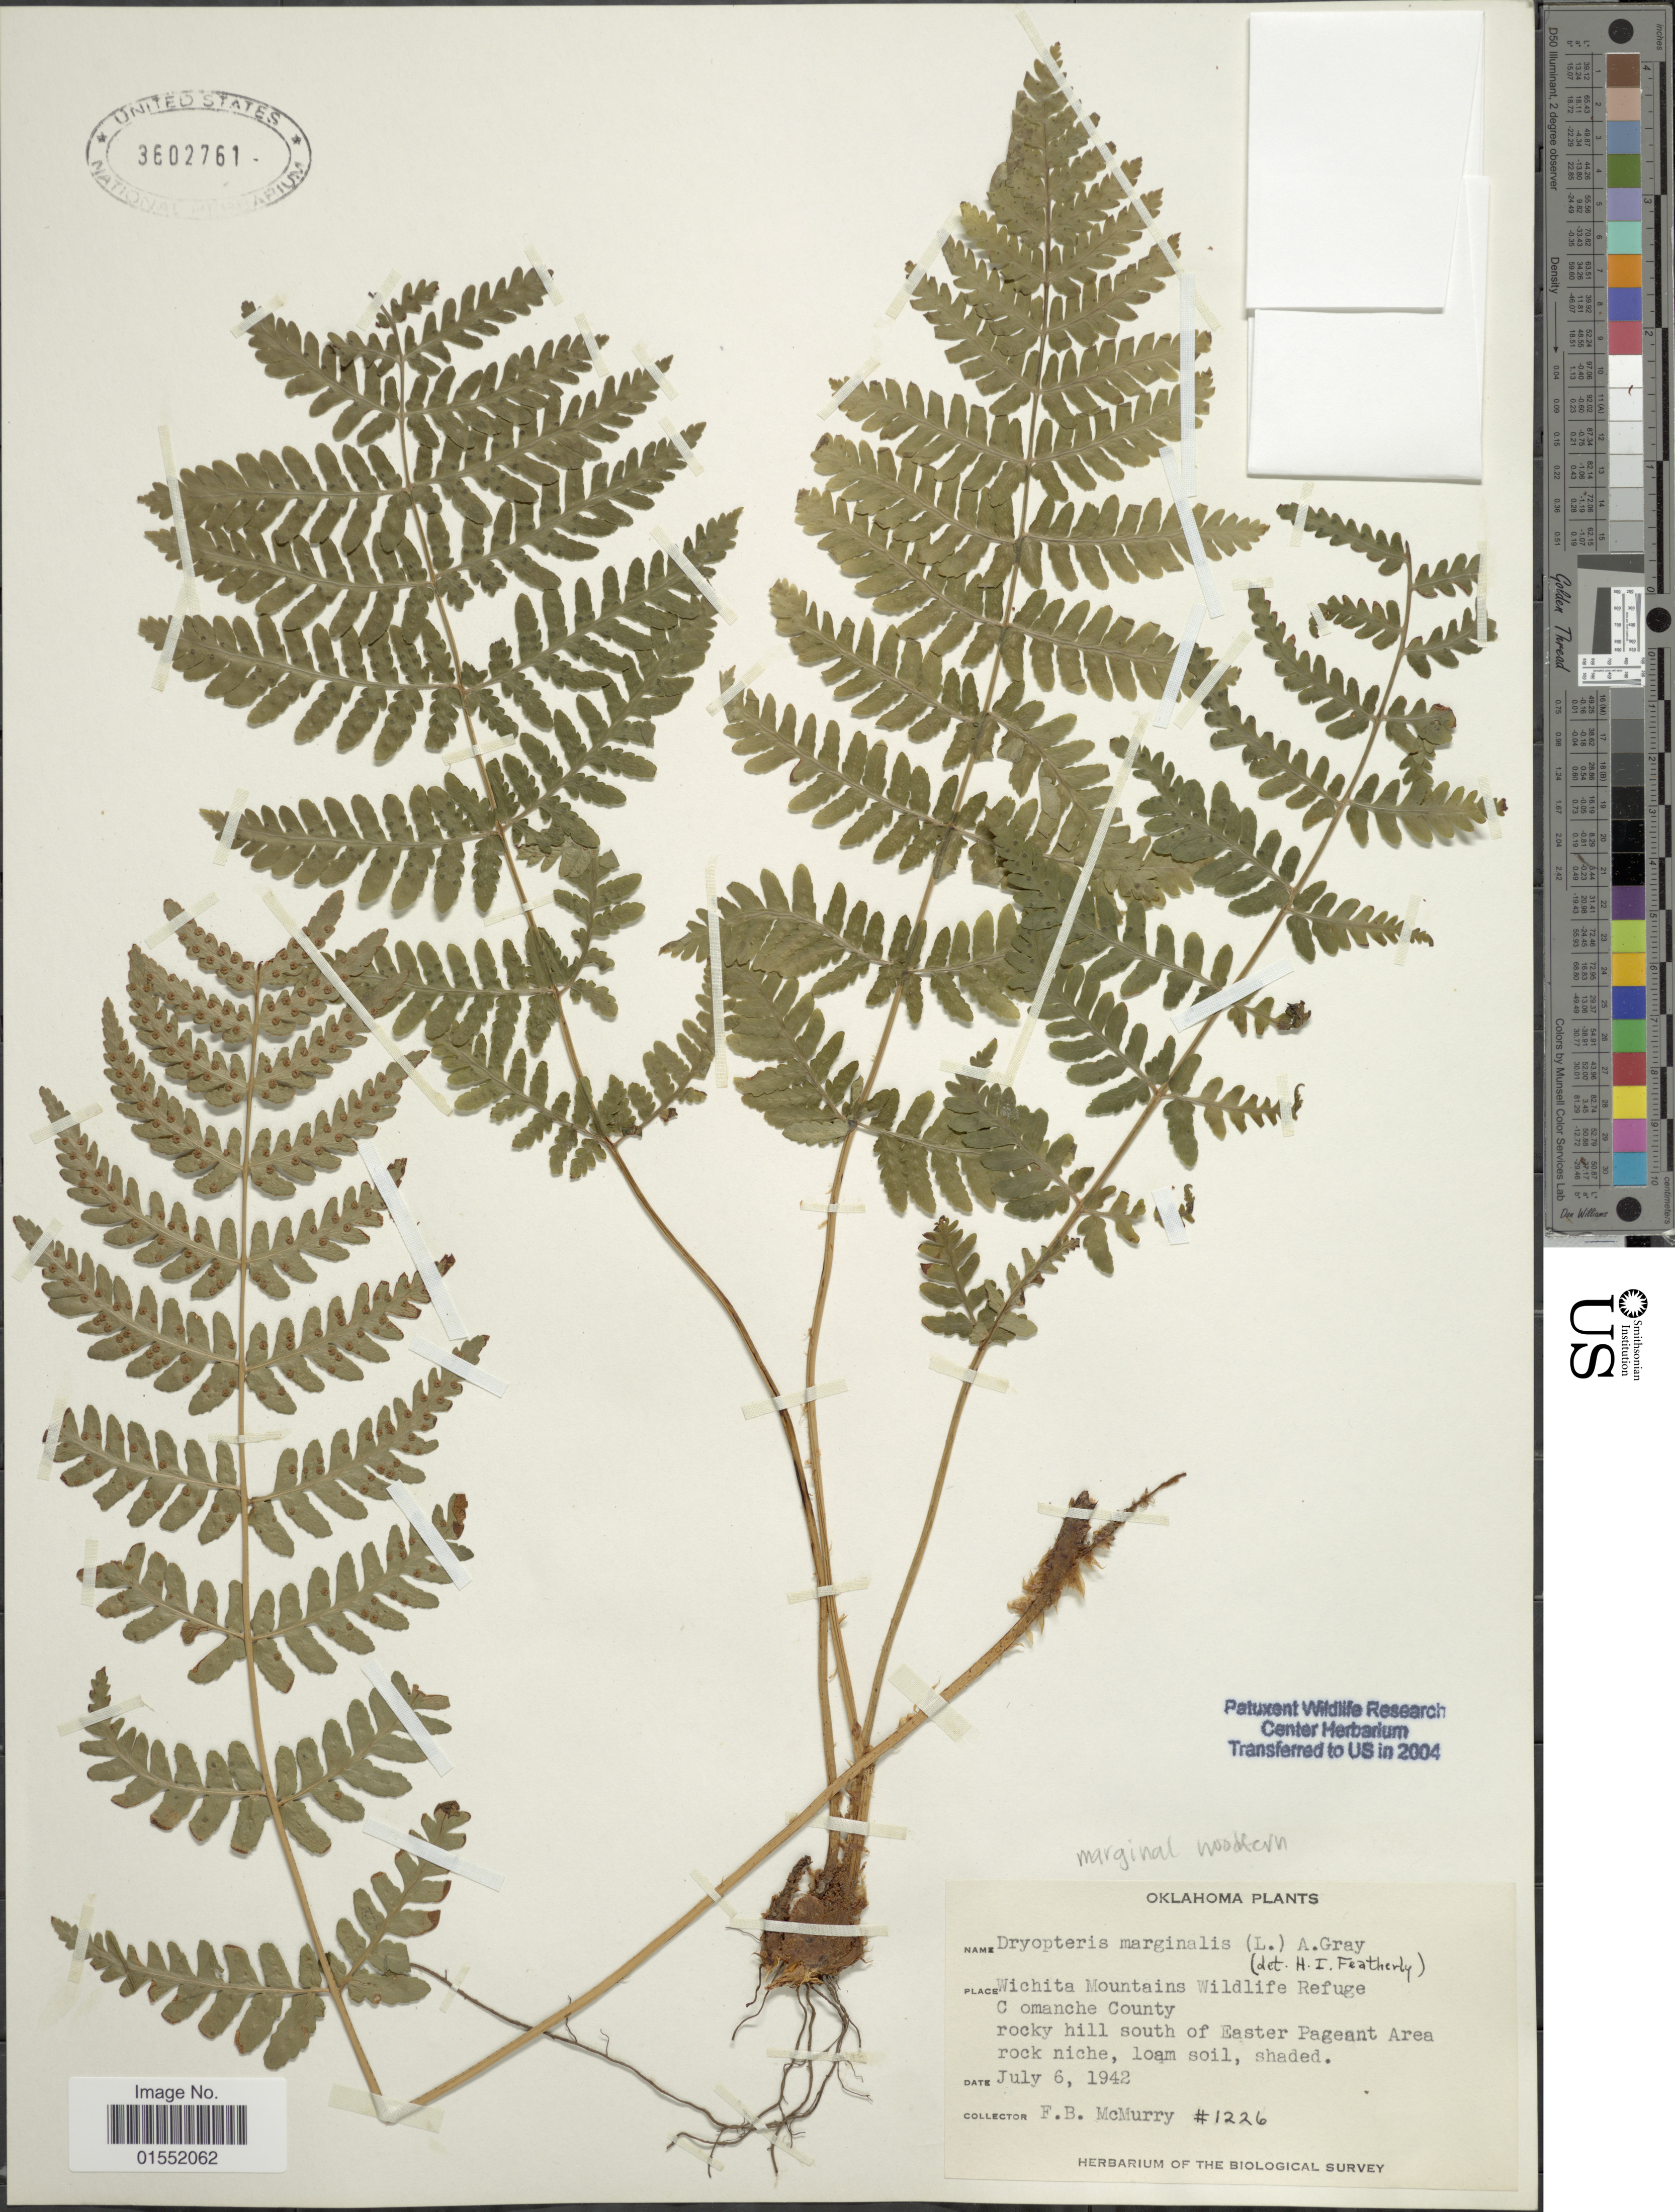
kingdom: Plantae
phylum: Tracheophyta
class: Polypodiopsida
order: Polypodiales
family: Dryopteridaceae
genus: Dryopteris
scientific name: Dryopteris marginalis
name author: (L.) A. Gray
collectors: F. B. McMurry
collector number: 1226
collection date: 1942-07-06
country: United States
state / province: Oklahoma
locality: Wichita Mountains Wildlife Refuge Comanche County, rocky hill south of Easter Pageant Area rock niche, loam soil, shaded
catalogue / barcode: US 3602761